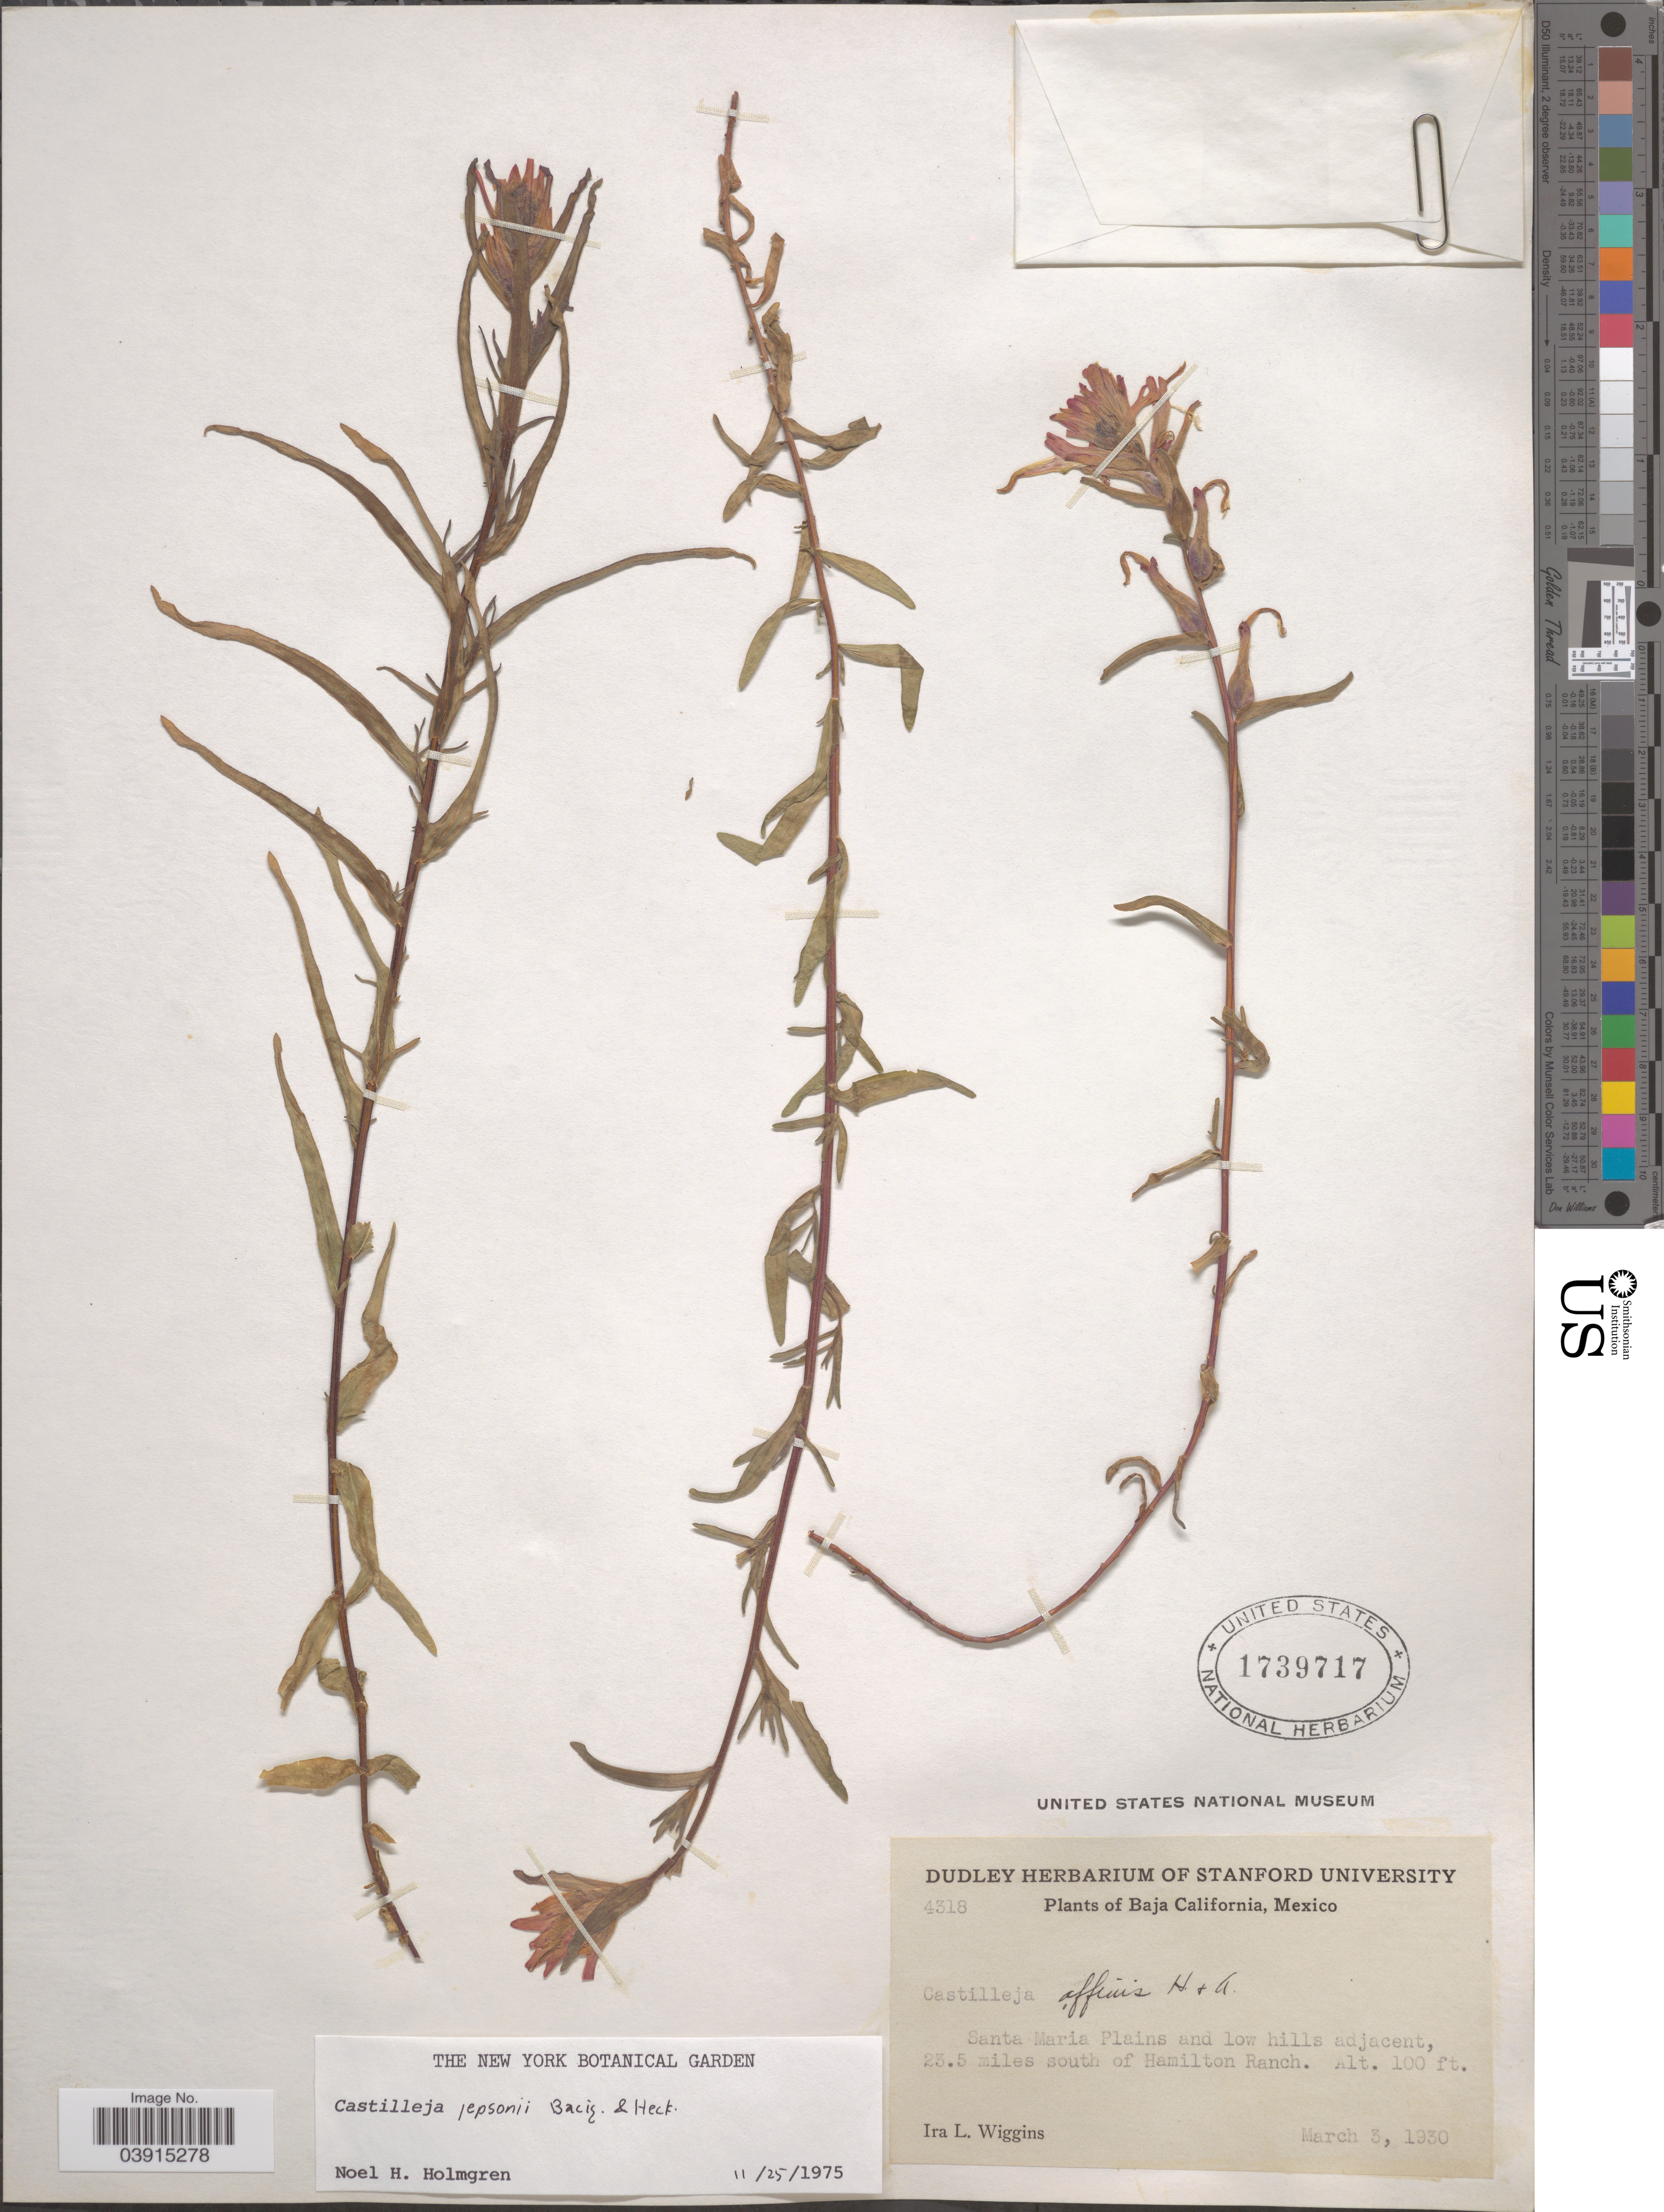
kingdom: Plantae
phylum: Tracheophyta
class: Magnoliopsida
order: Lamiales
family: Orobanchaceae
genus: Castilleja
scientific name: Castilleja jepsonii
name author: Bacig. & Heckard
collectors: I. L. Wiggins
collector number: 4318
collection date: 1930-03-03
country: Mexico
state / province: Baja California Norte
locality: Santa Maria Plains and low hills adjacent, 23.5 miles south of Hamilton Ranch.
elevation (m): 30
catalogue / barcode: US 1739717